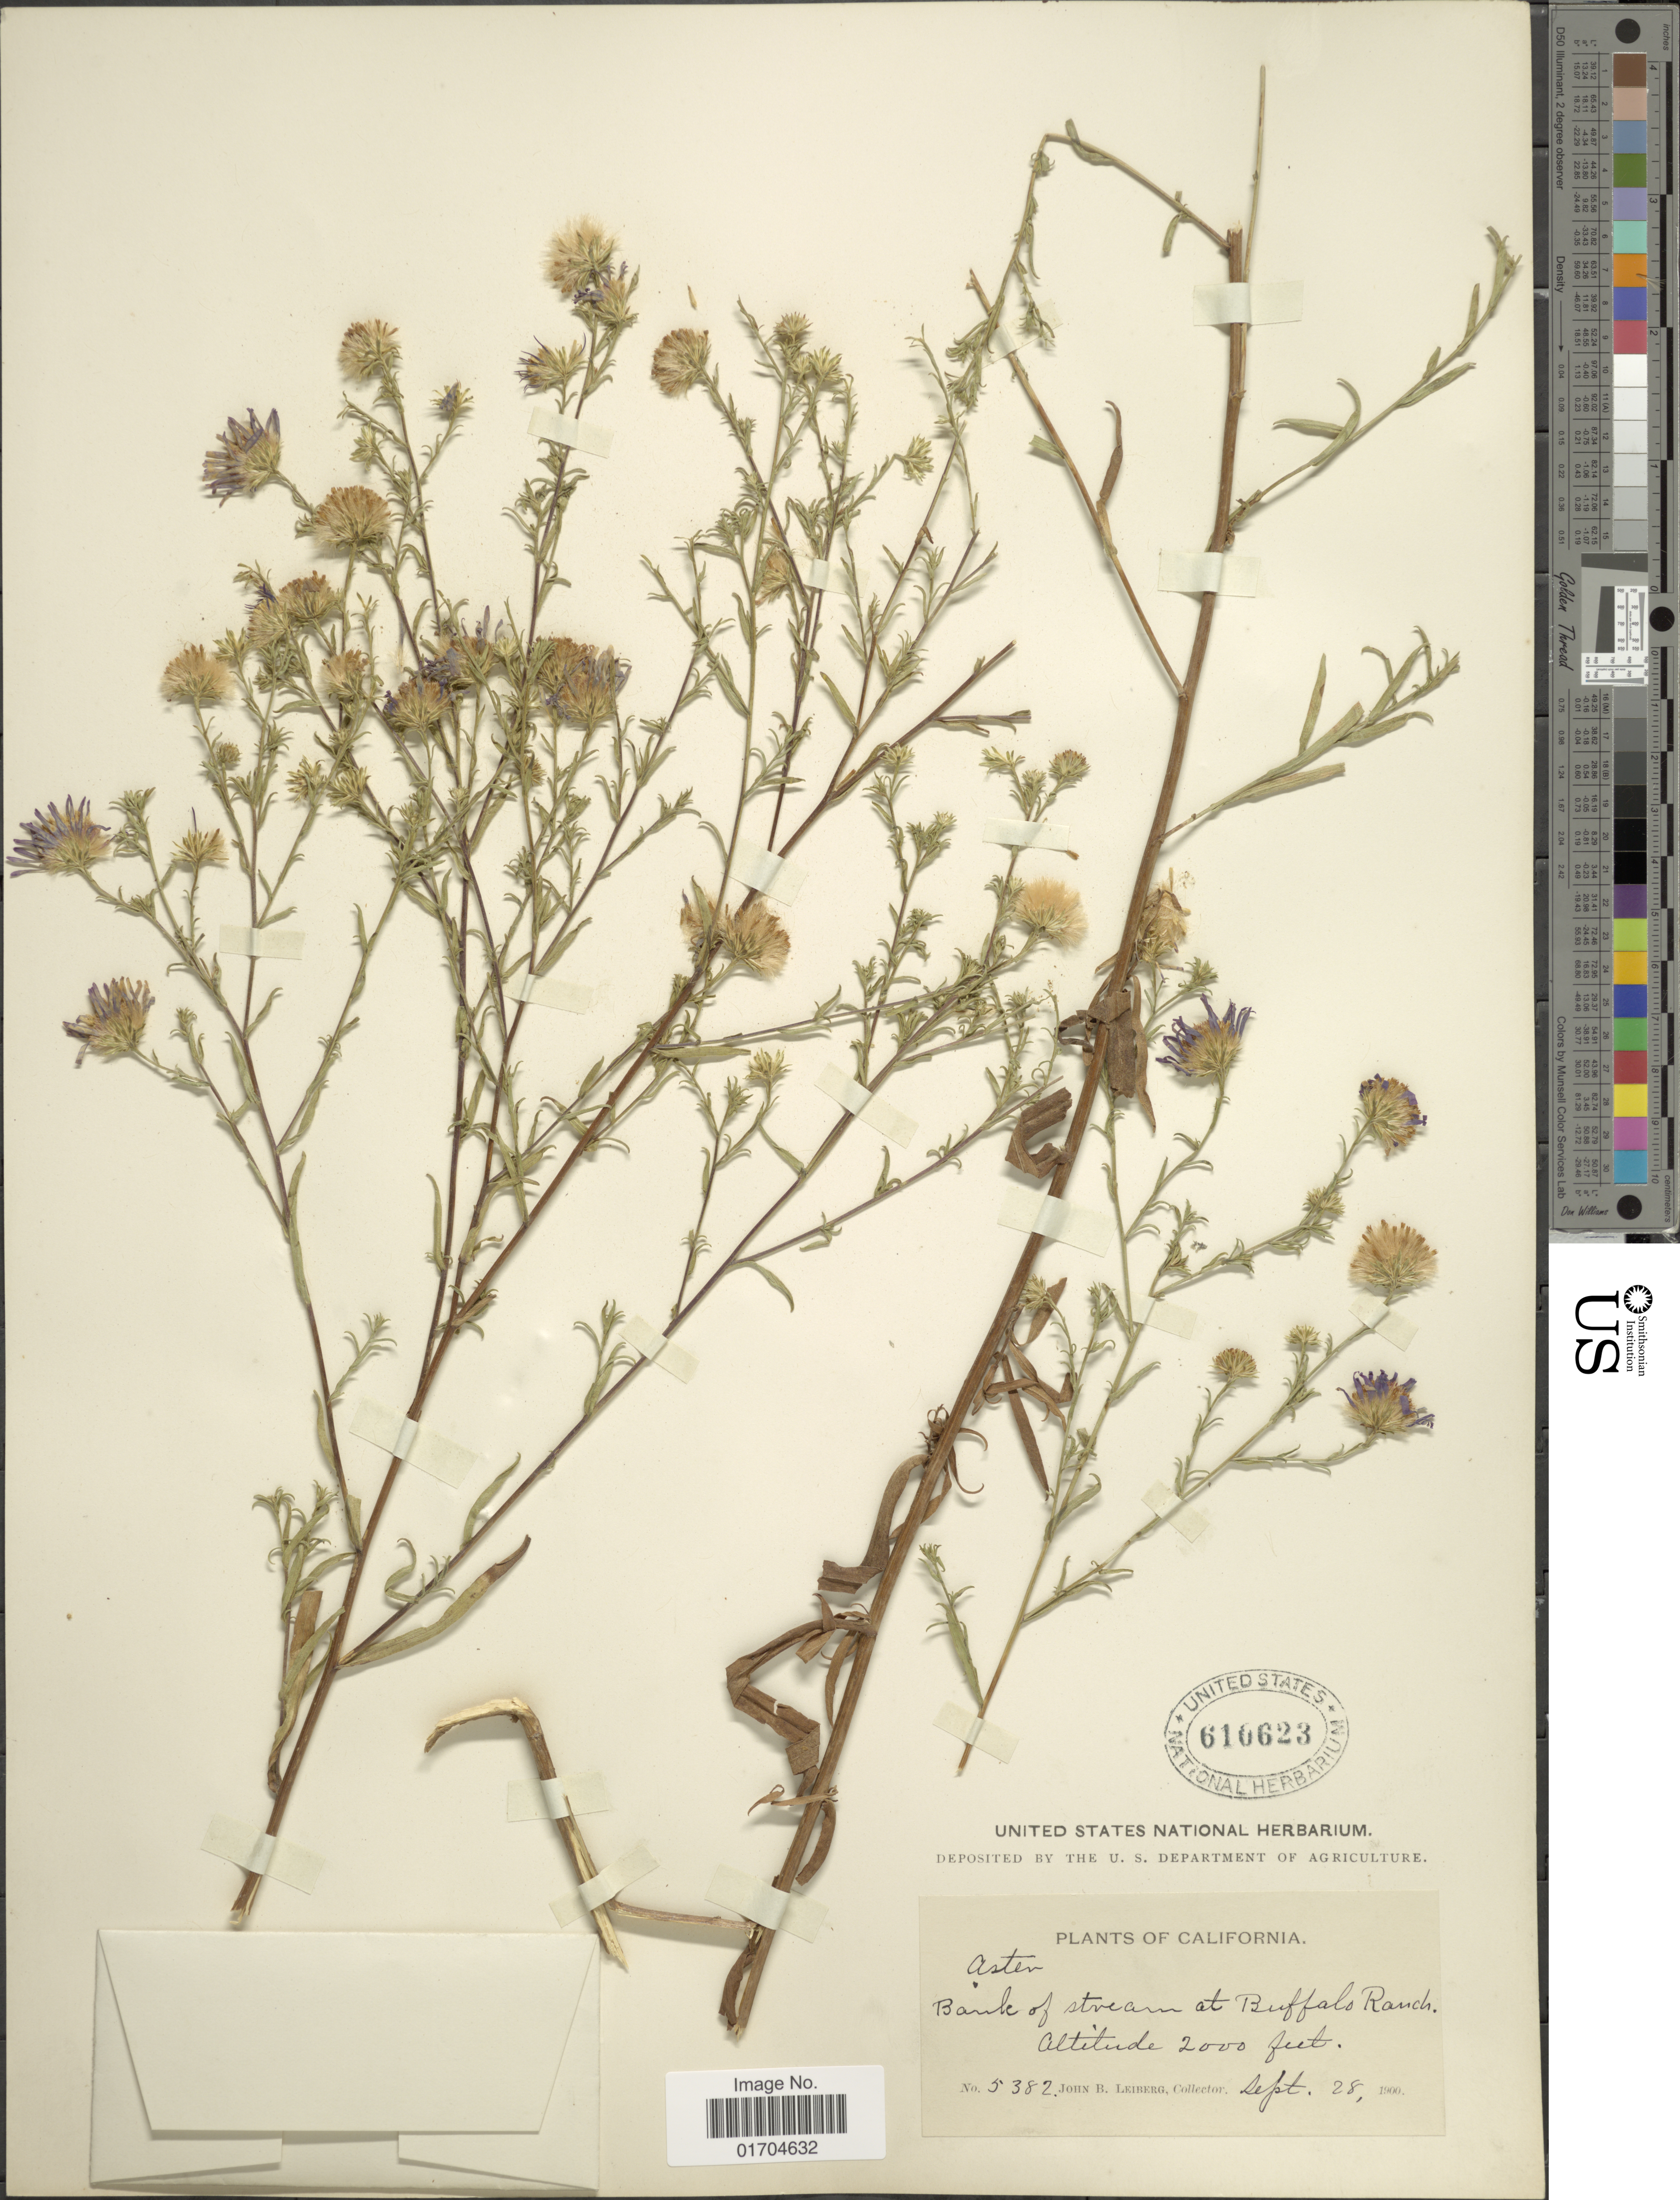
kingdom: Plantae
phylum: Tracheophyta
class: Magnoliopsida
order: Asterales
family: Asteraceae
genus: Symphyotrichum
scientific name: Symphyotrichum sp.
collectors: J. B. Leiberg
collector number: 5382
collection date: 1900-09-28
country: United States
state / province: California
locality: Bank of stream at Buffalo Ranch.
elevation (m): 610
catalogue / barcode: US 610623